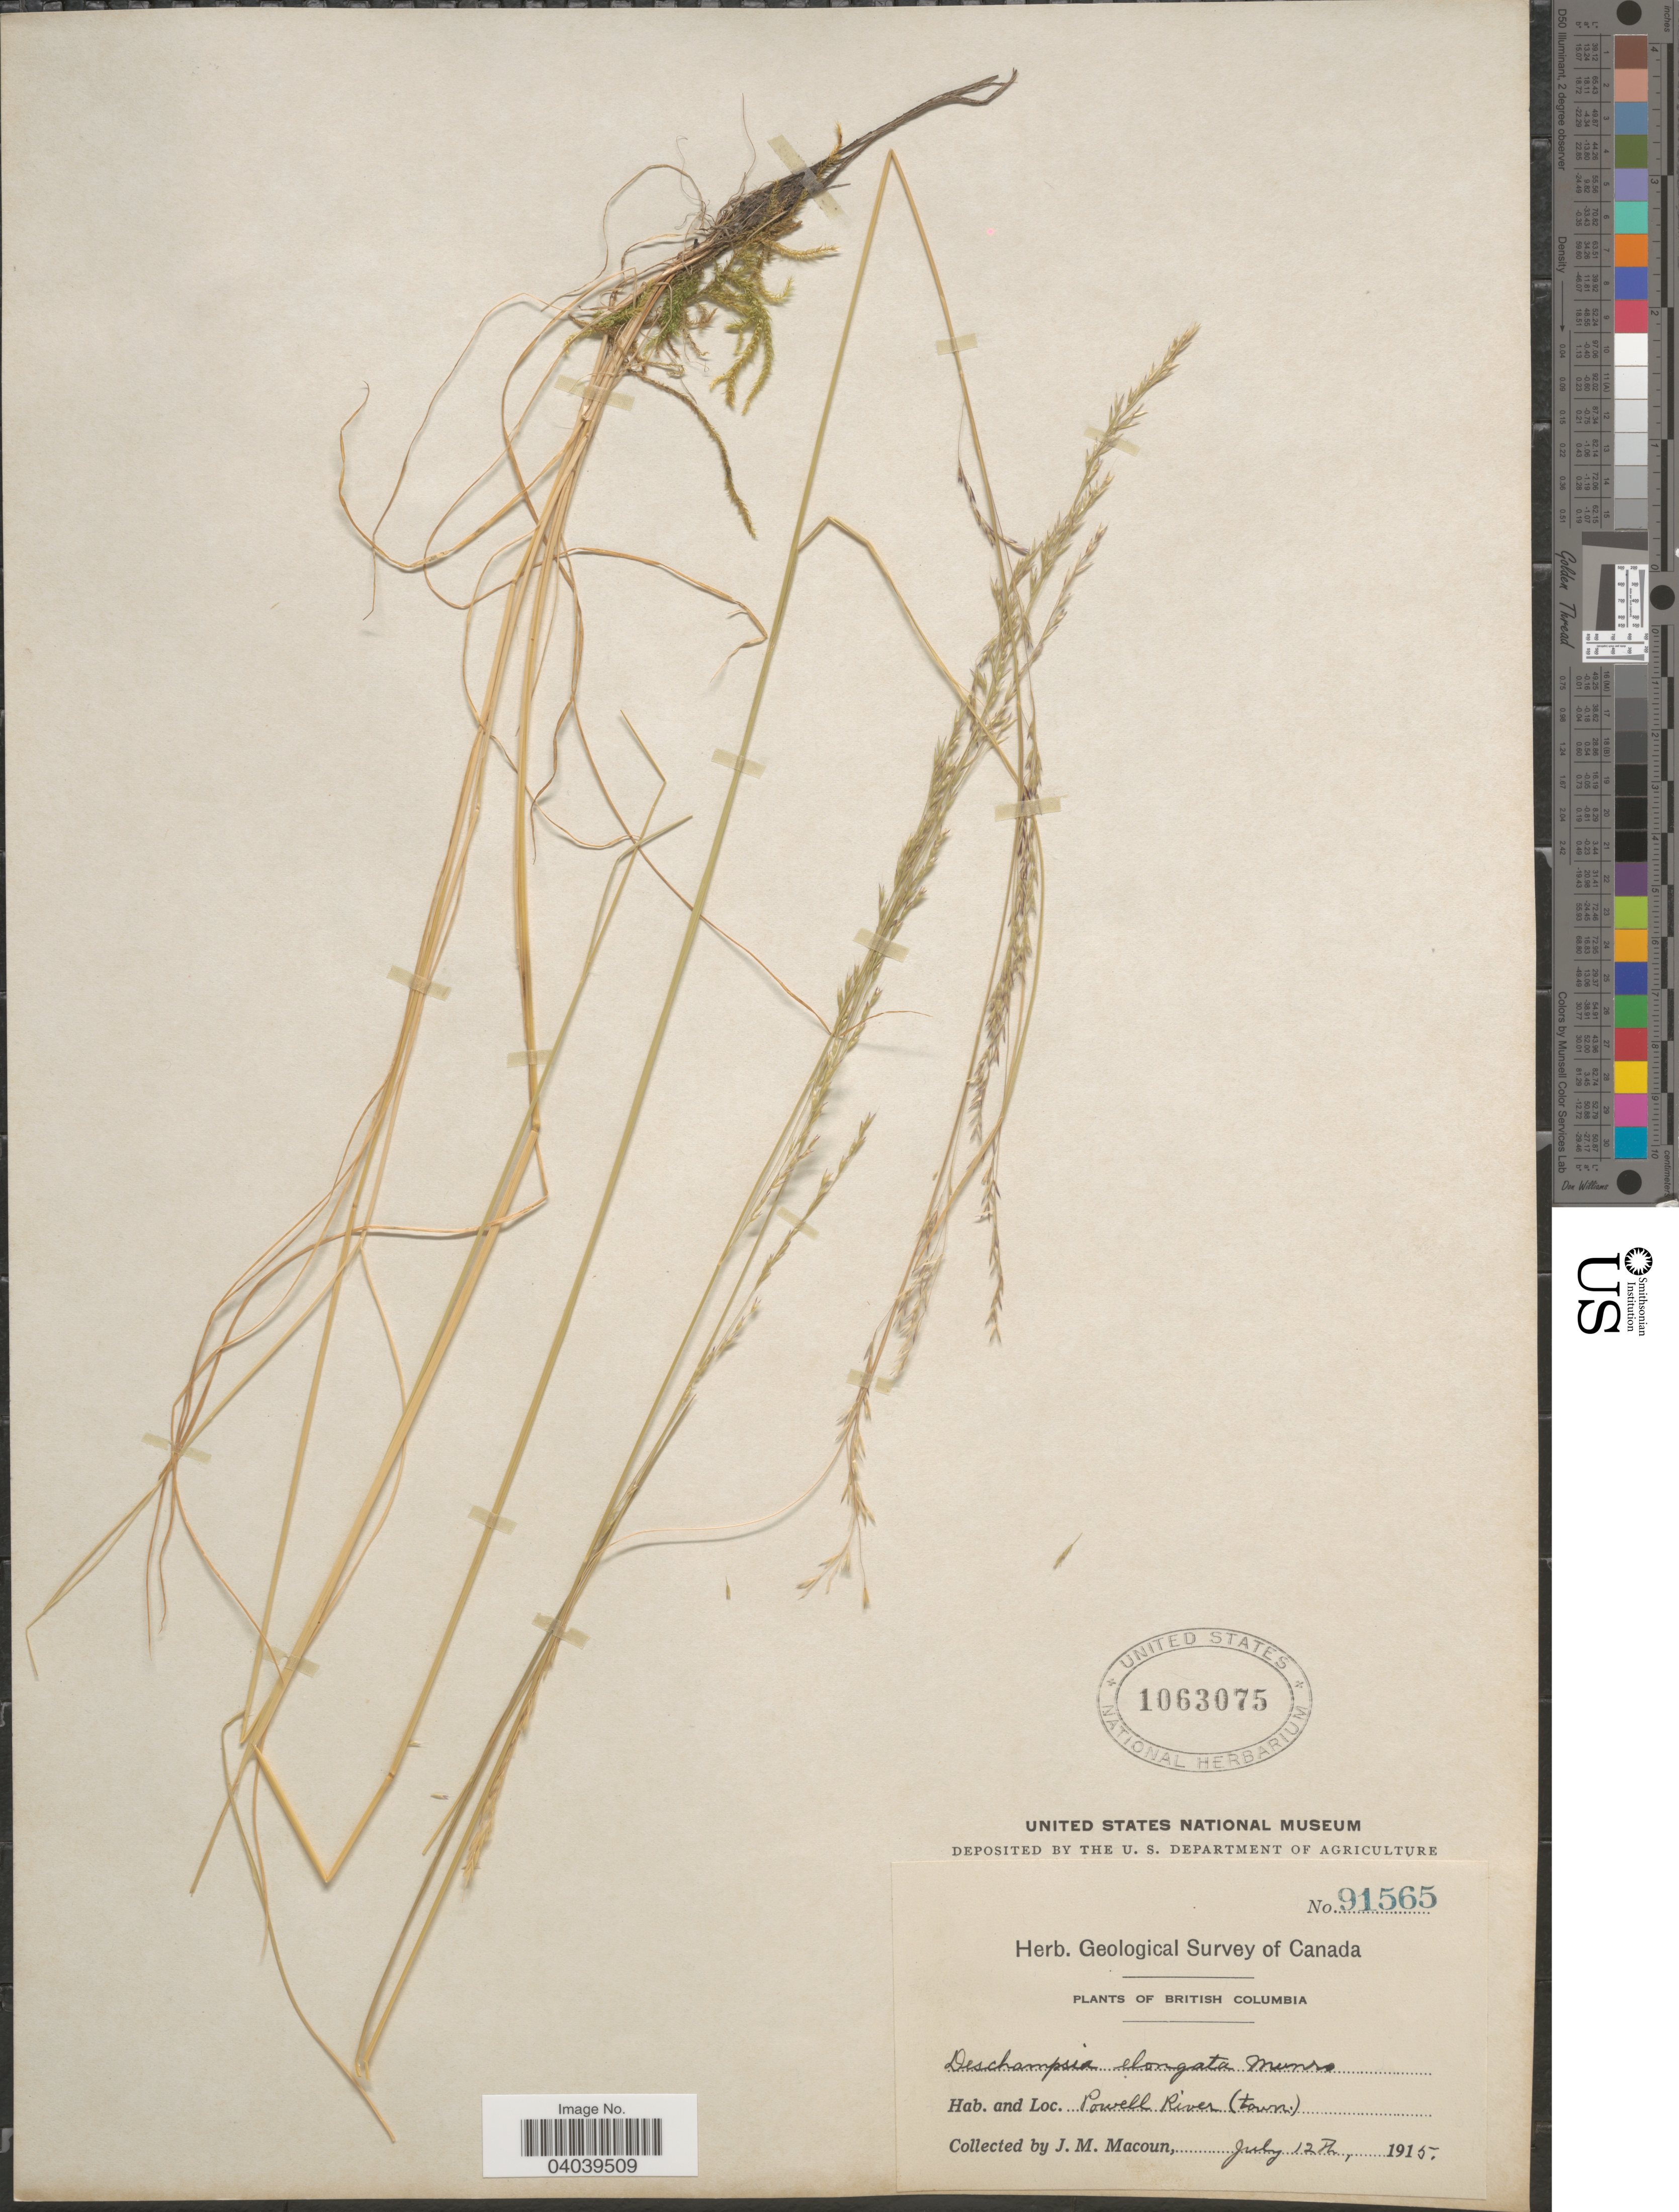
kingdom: Plantae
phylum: Tracheophyta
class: Liliopsida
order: Poales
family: Poaceae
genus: Deschampsia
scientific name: Deschampsia elongata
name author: (Hook.) Munro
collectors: J. M. Macoun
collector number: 91565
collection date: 1915-07-12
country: Canada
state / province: British Columbia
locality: Powell River (town).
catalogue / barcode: US 1063075